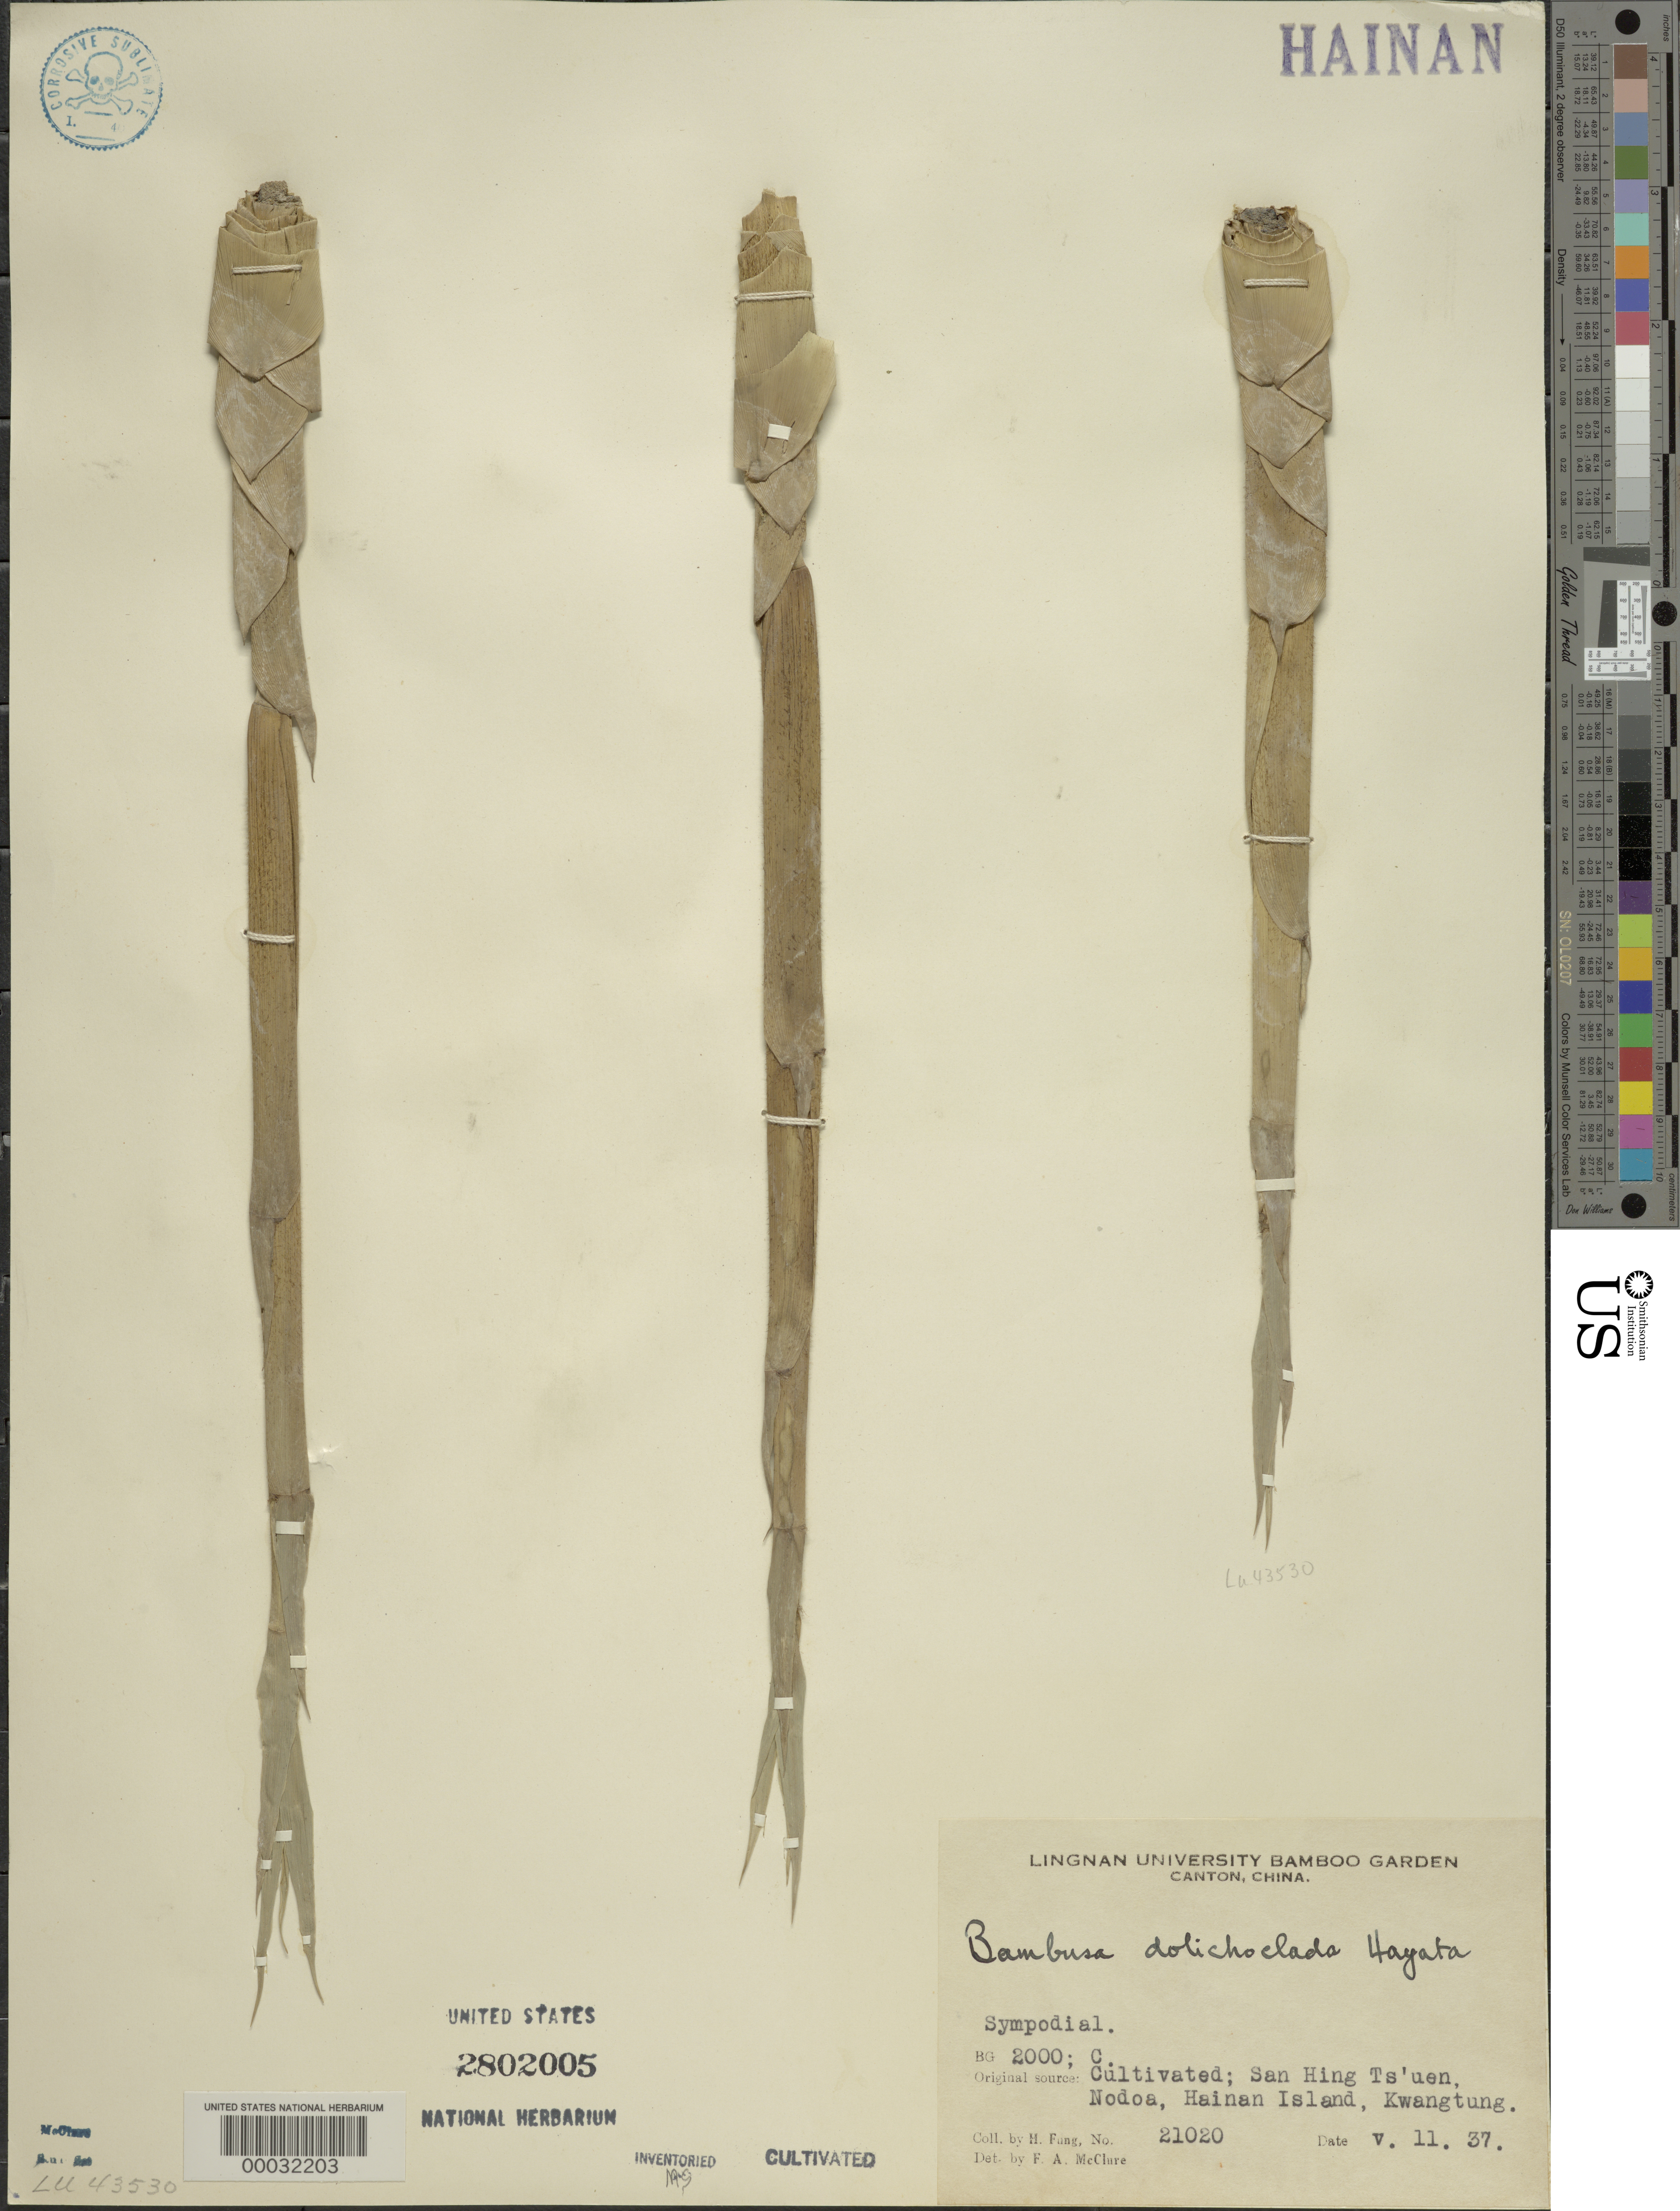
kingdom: Plantae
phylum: Tracheophyta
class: Liliopsida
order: Poales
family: Poaceae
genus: Bambusa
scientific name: Bambusa dolichoclada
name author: Hayata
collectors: H. L. Fung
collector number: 21020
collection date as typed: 11 May 1937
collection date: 1937-05-11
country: China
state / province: Guangdong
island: Honam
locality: San hing, ts'uen, nodoa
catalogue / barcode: US 2802005